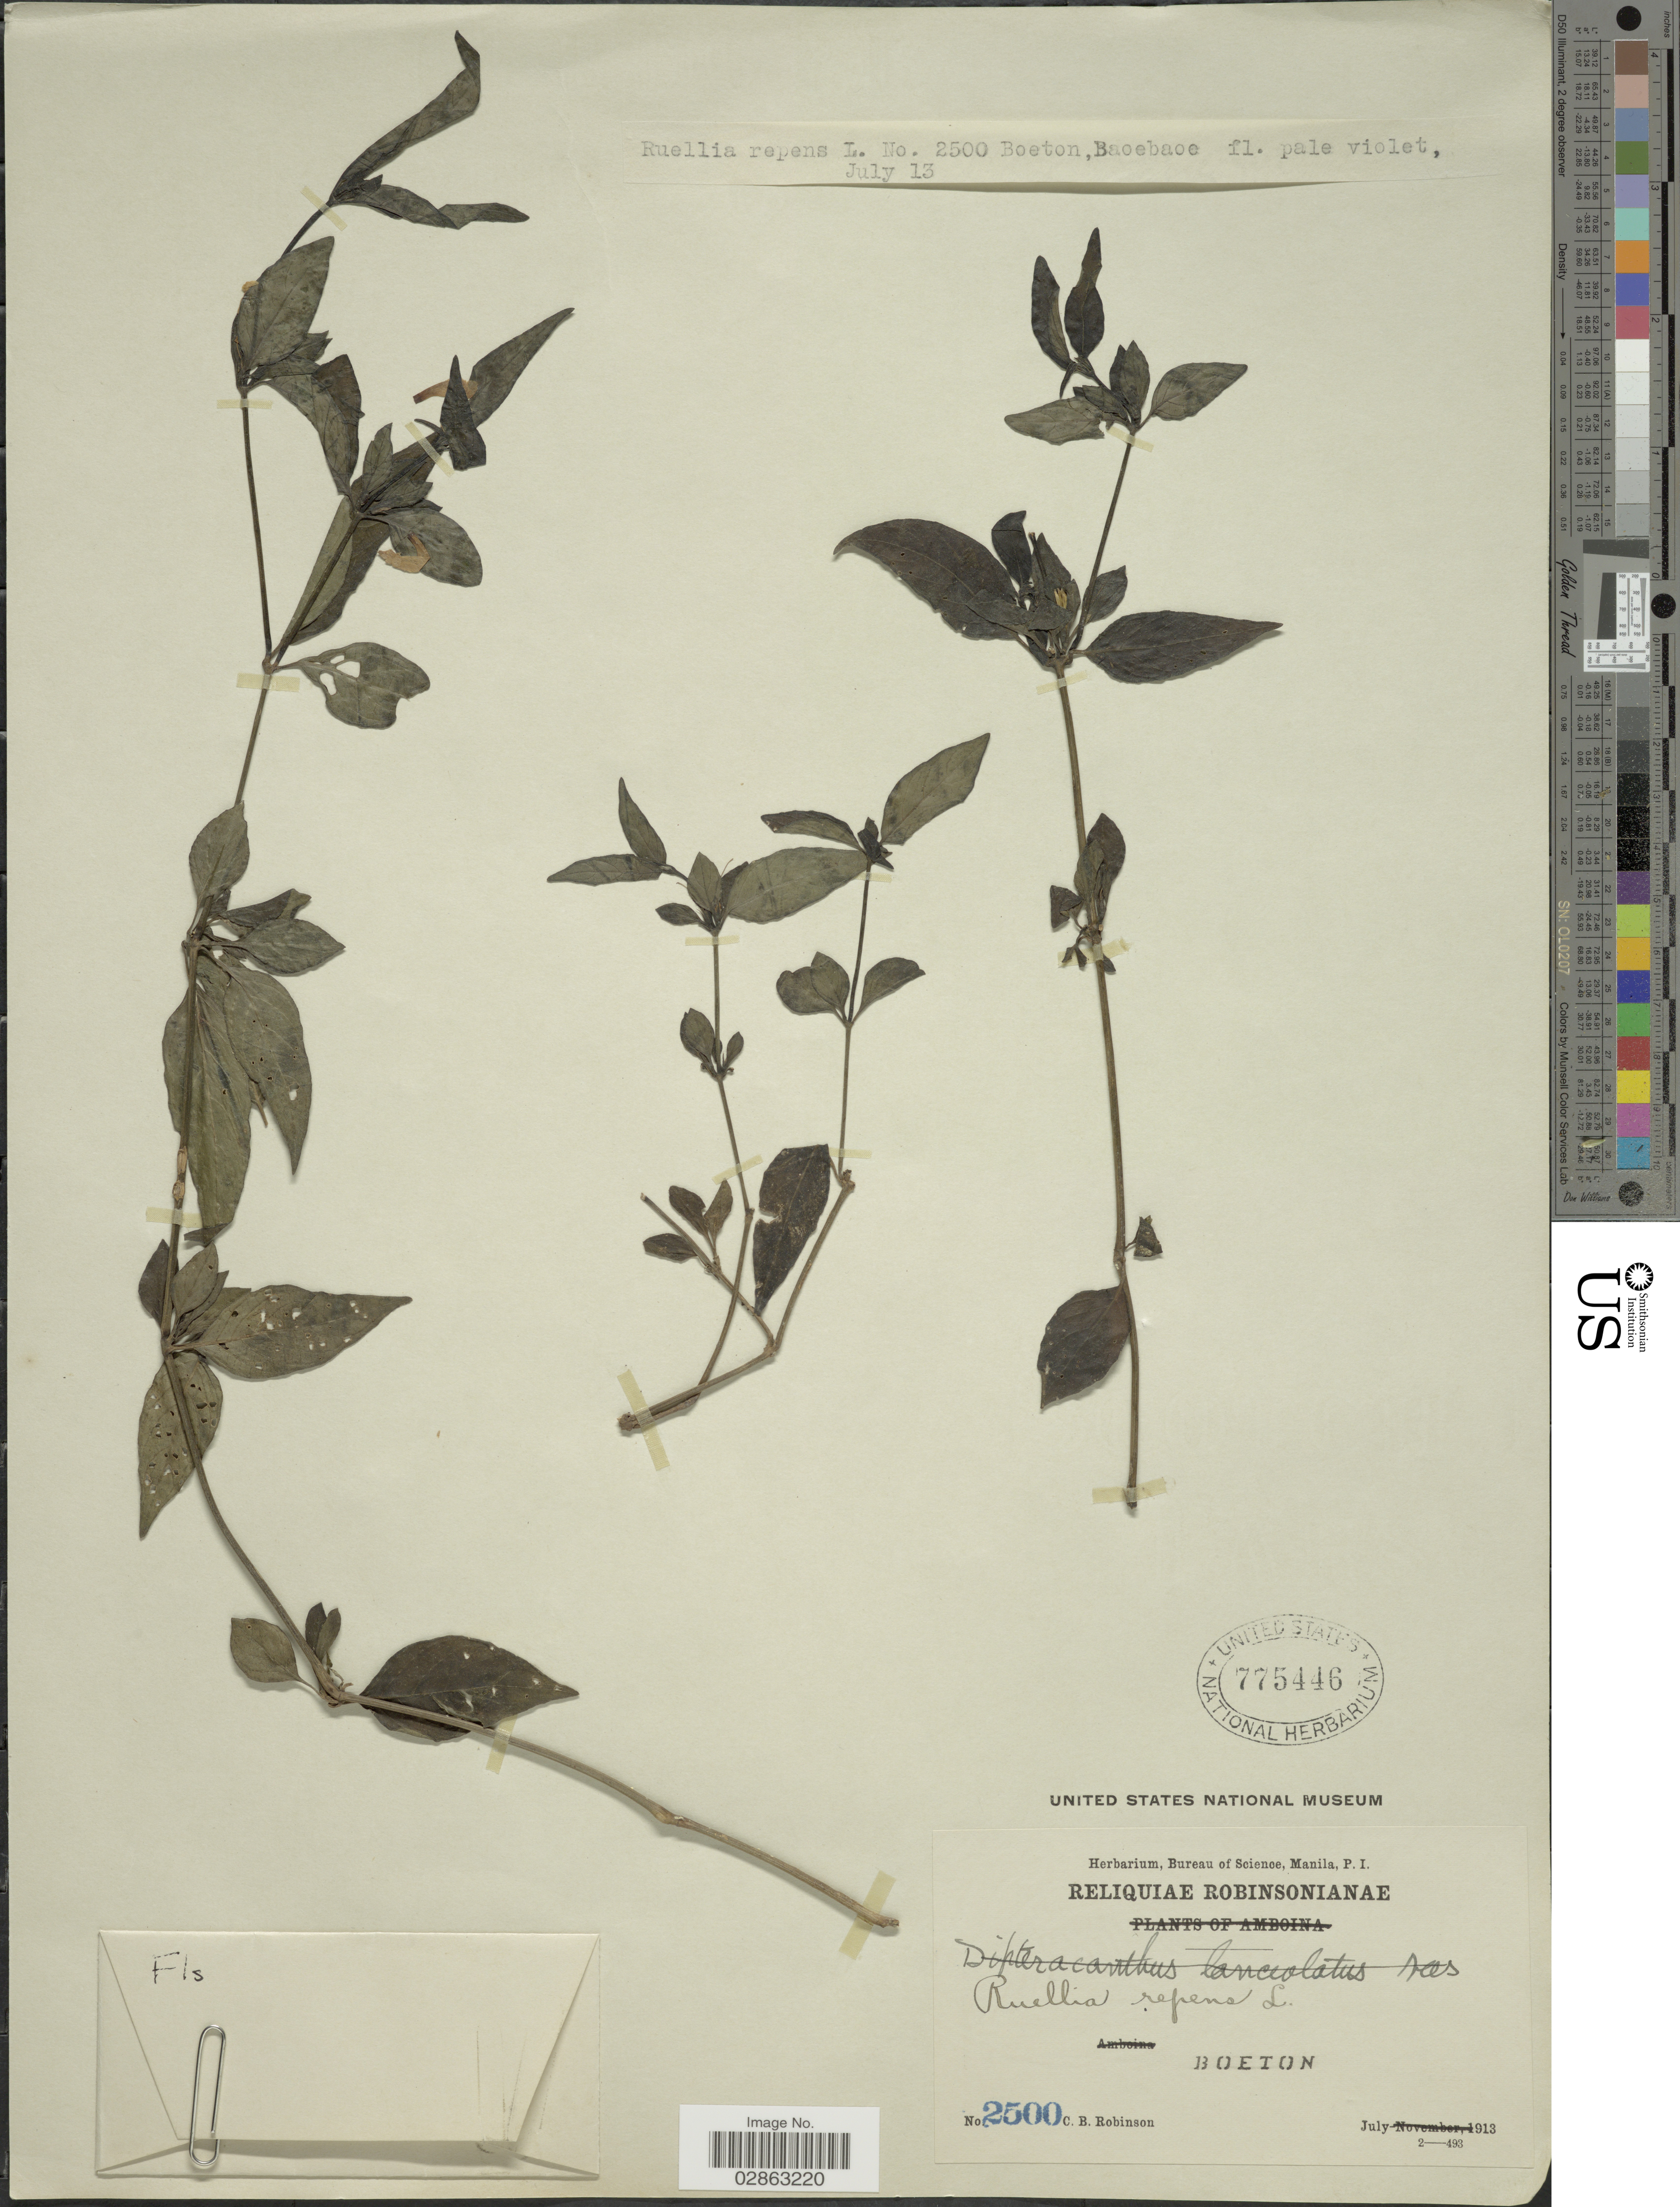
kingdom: Plantae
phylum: Tracheophyta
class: Magnoliopsida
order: Lamiales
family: Acanthaceae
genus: Ruellia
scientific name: Ruellia repens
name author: L.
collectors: C. Robinson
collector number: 2500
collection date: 1913-07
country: Indonesia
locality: Boeton.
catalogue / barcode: US 775446